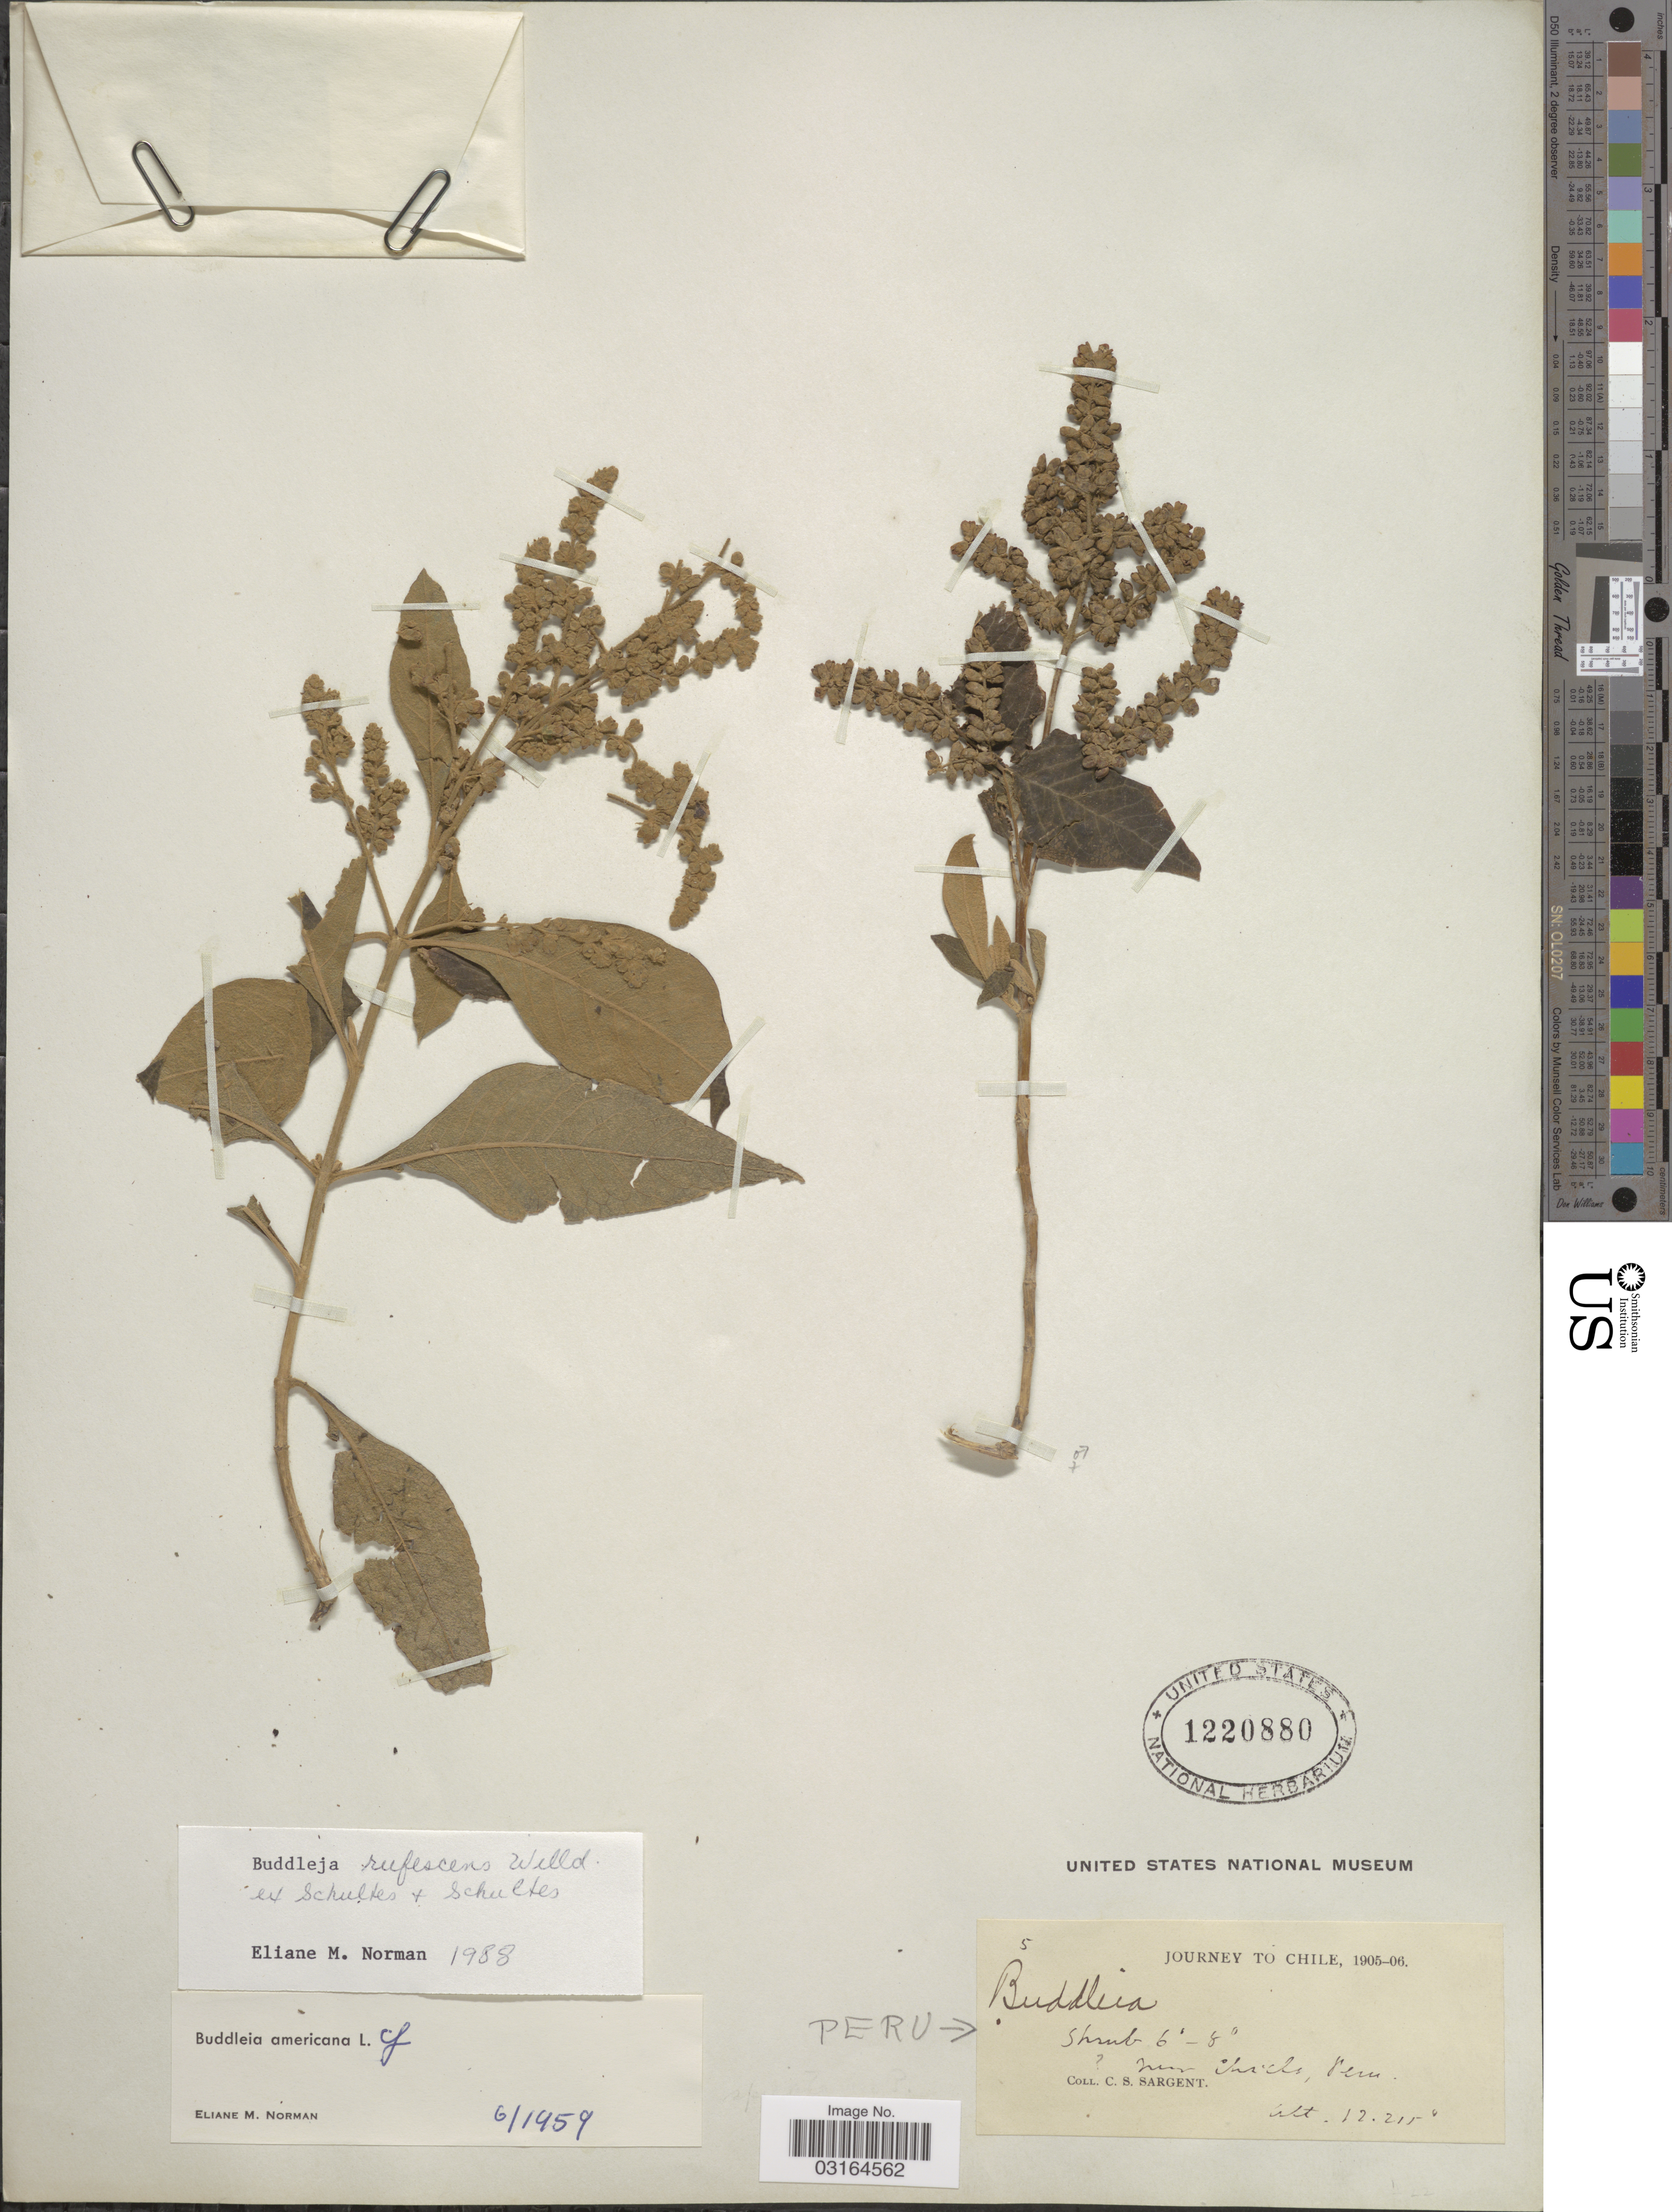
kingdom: Plantae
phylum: Tracheophyta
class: Magnoliopsida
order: Lamiales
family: Scrophulariaceae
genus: Buddleja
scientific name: Buddleja rufescens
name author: Willd.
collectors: C. S. Sargent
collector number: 5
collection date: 1905/1906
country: Peru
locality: Chile. Near Chile, Peru.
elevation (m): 3723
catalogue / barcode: US 1220880